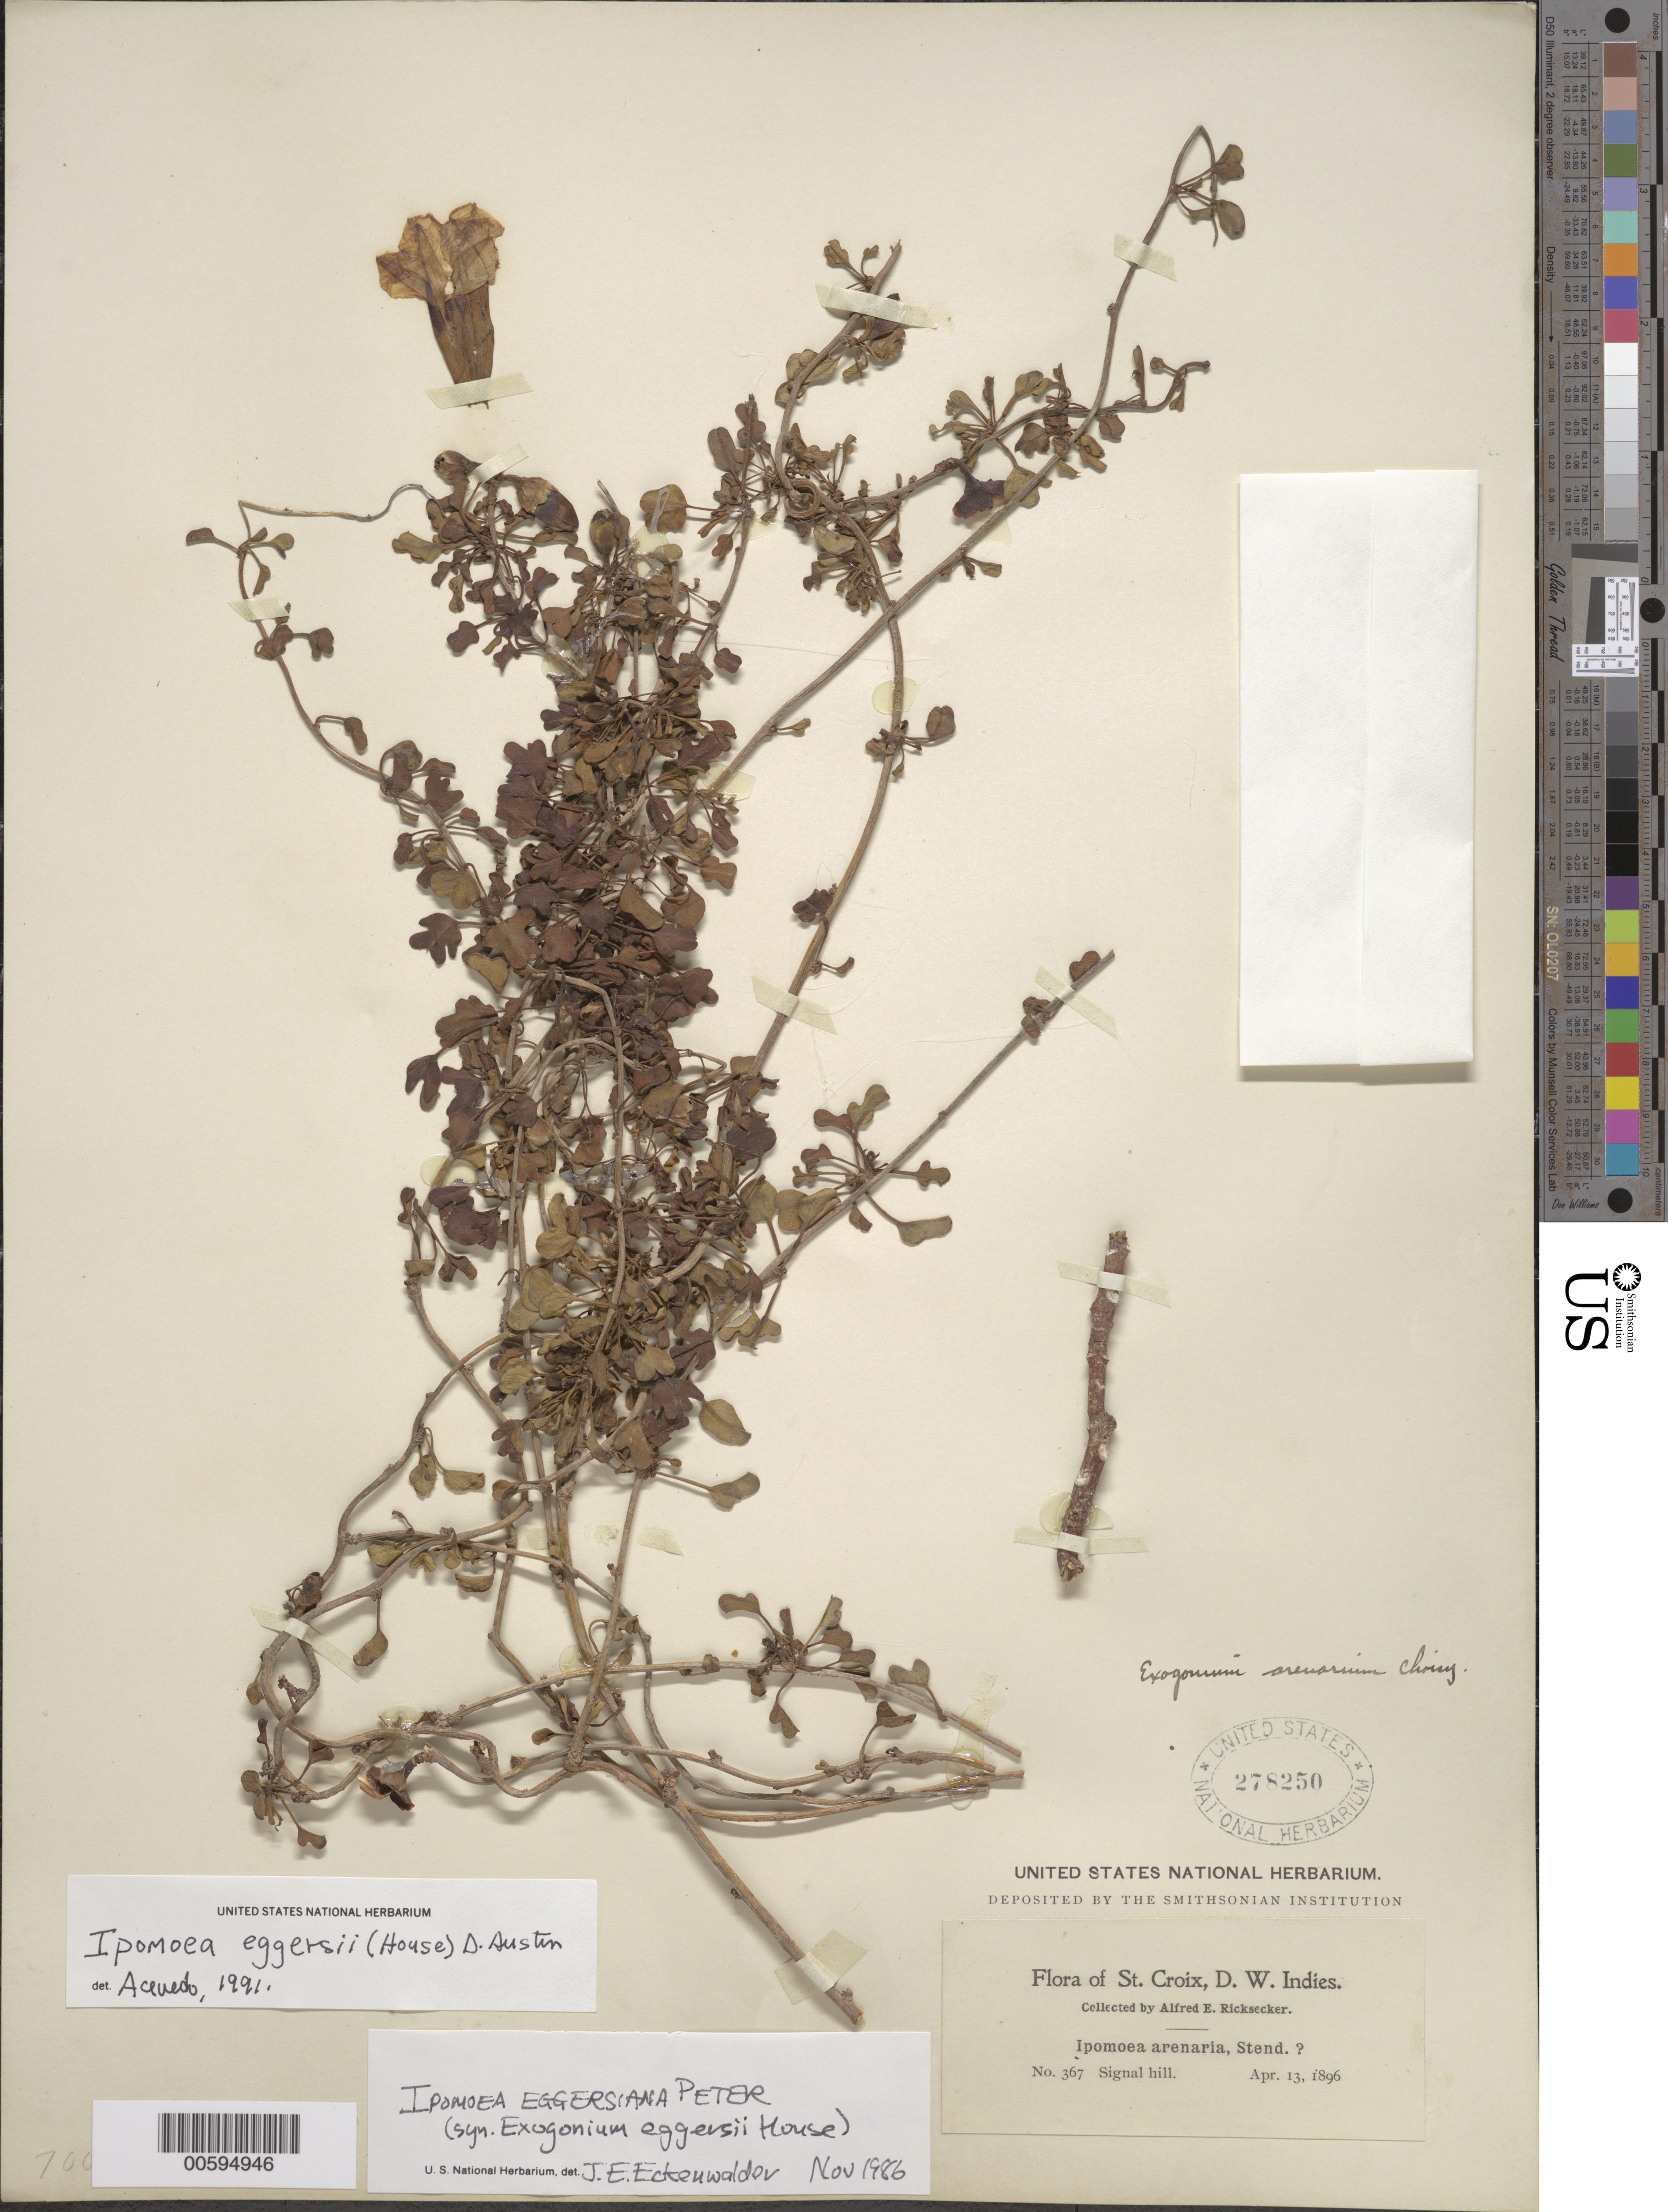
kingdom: Plantae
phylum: Tracheophyta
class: Magnoliopsida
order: Solanales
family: Convolvulaceae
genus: Ipomoea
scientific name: Ipomoea eggersii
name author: (House) D.F. Austin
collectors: A. E. Ricksecker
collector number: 367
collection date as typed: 13 Apr 1896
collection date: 1896-04-13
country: U.S. Virgin Islands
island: St. Croix Island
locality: Signal Hill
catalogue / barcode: US 278250